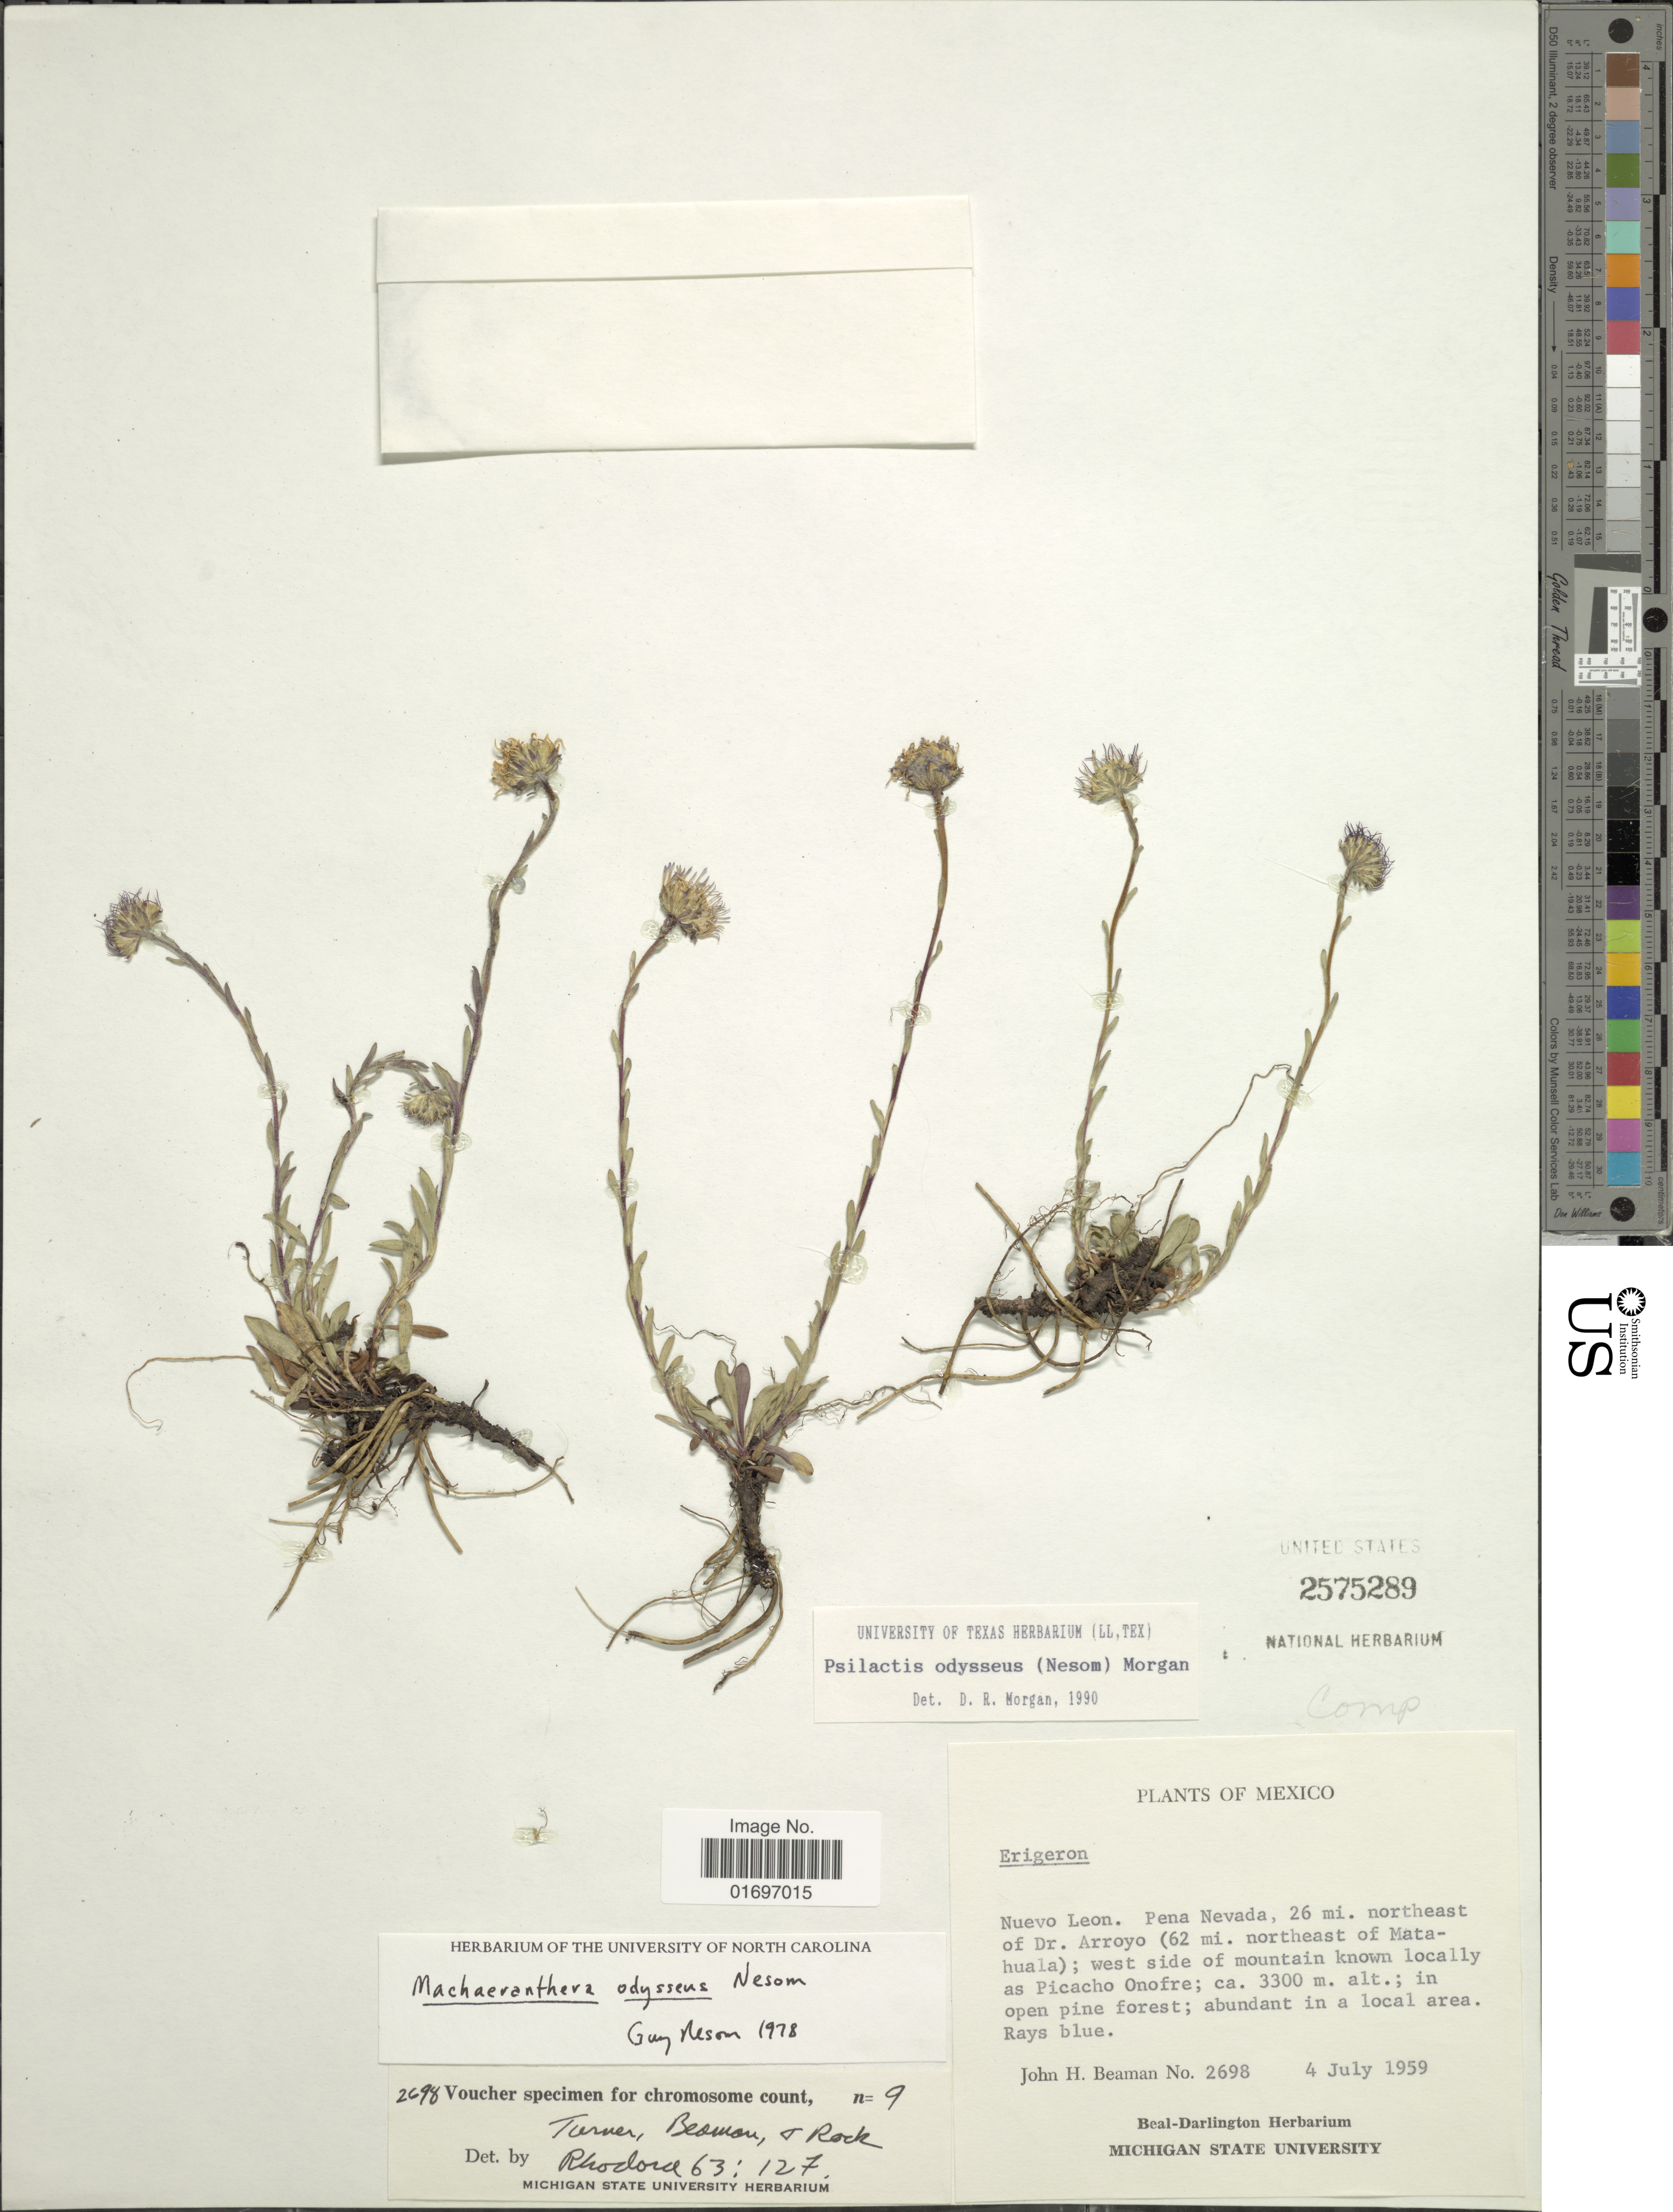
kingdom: Plantae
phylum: Tracheophyta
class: Magnoliopsida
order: Asterales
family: Asteraceae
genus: Psilactis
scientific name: Psilactis odysseus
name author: (G.L. Nesom) Morgan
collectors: J. H. Beaman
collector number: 2698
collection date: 1959-07-04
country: Mexico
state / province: Nuevo León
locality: Nuevo Leon. Pena Nevada, 26 mi. northeast of Dr. Arroyo (62 mi. northeast of Matahuala); west side of mountain known locally as Picacho Onofre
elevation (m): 3300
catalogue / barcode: US 2575289